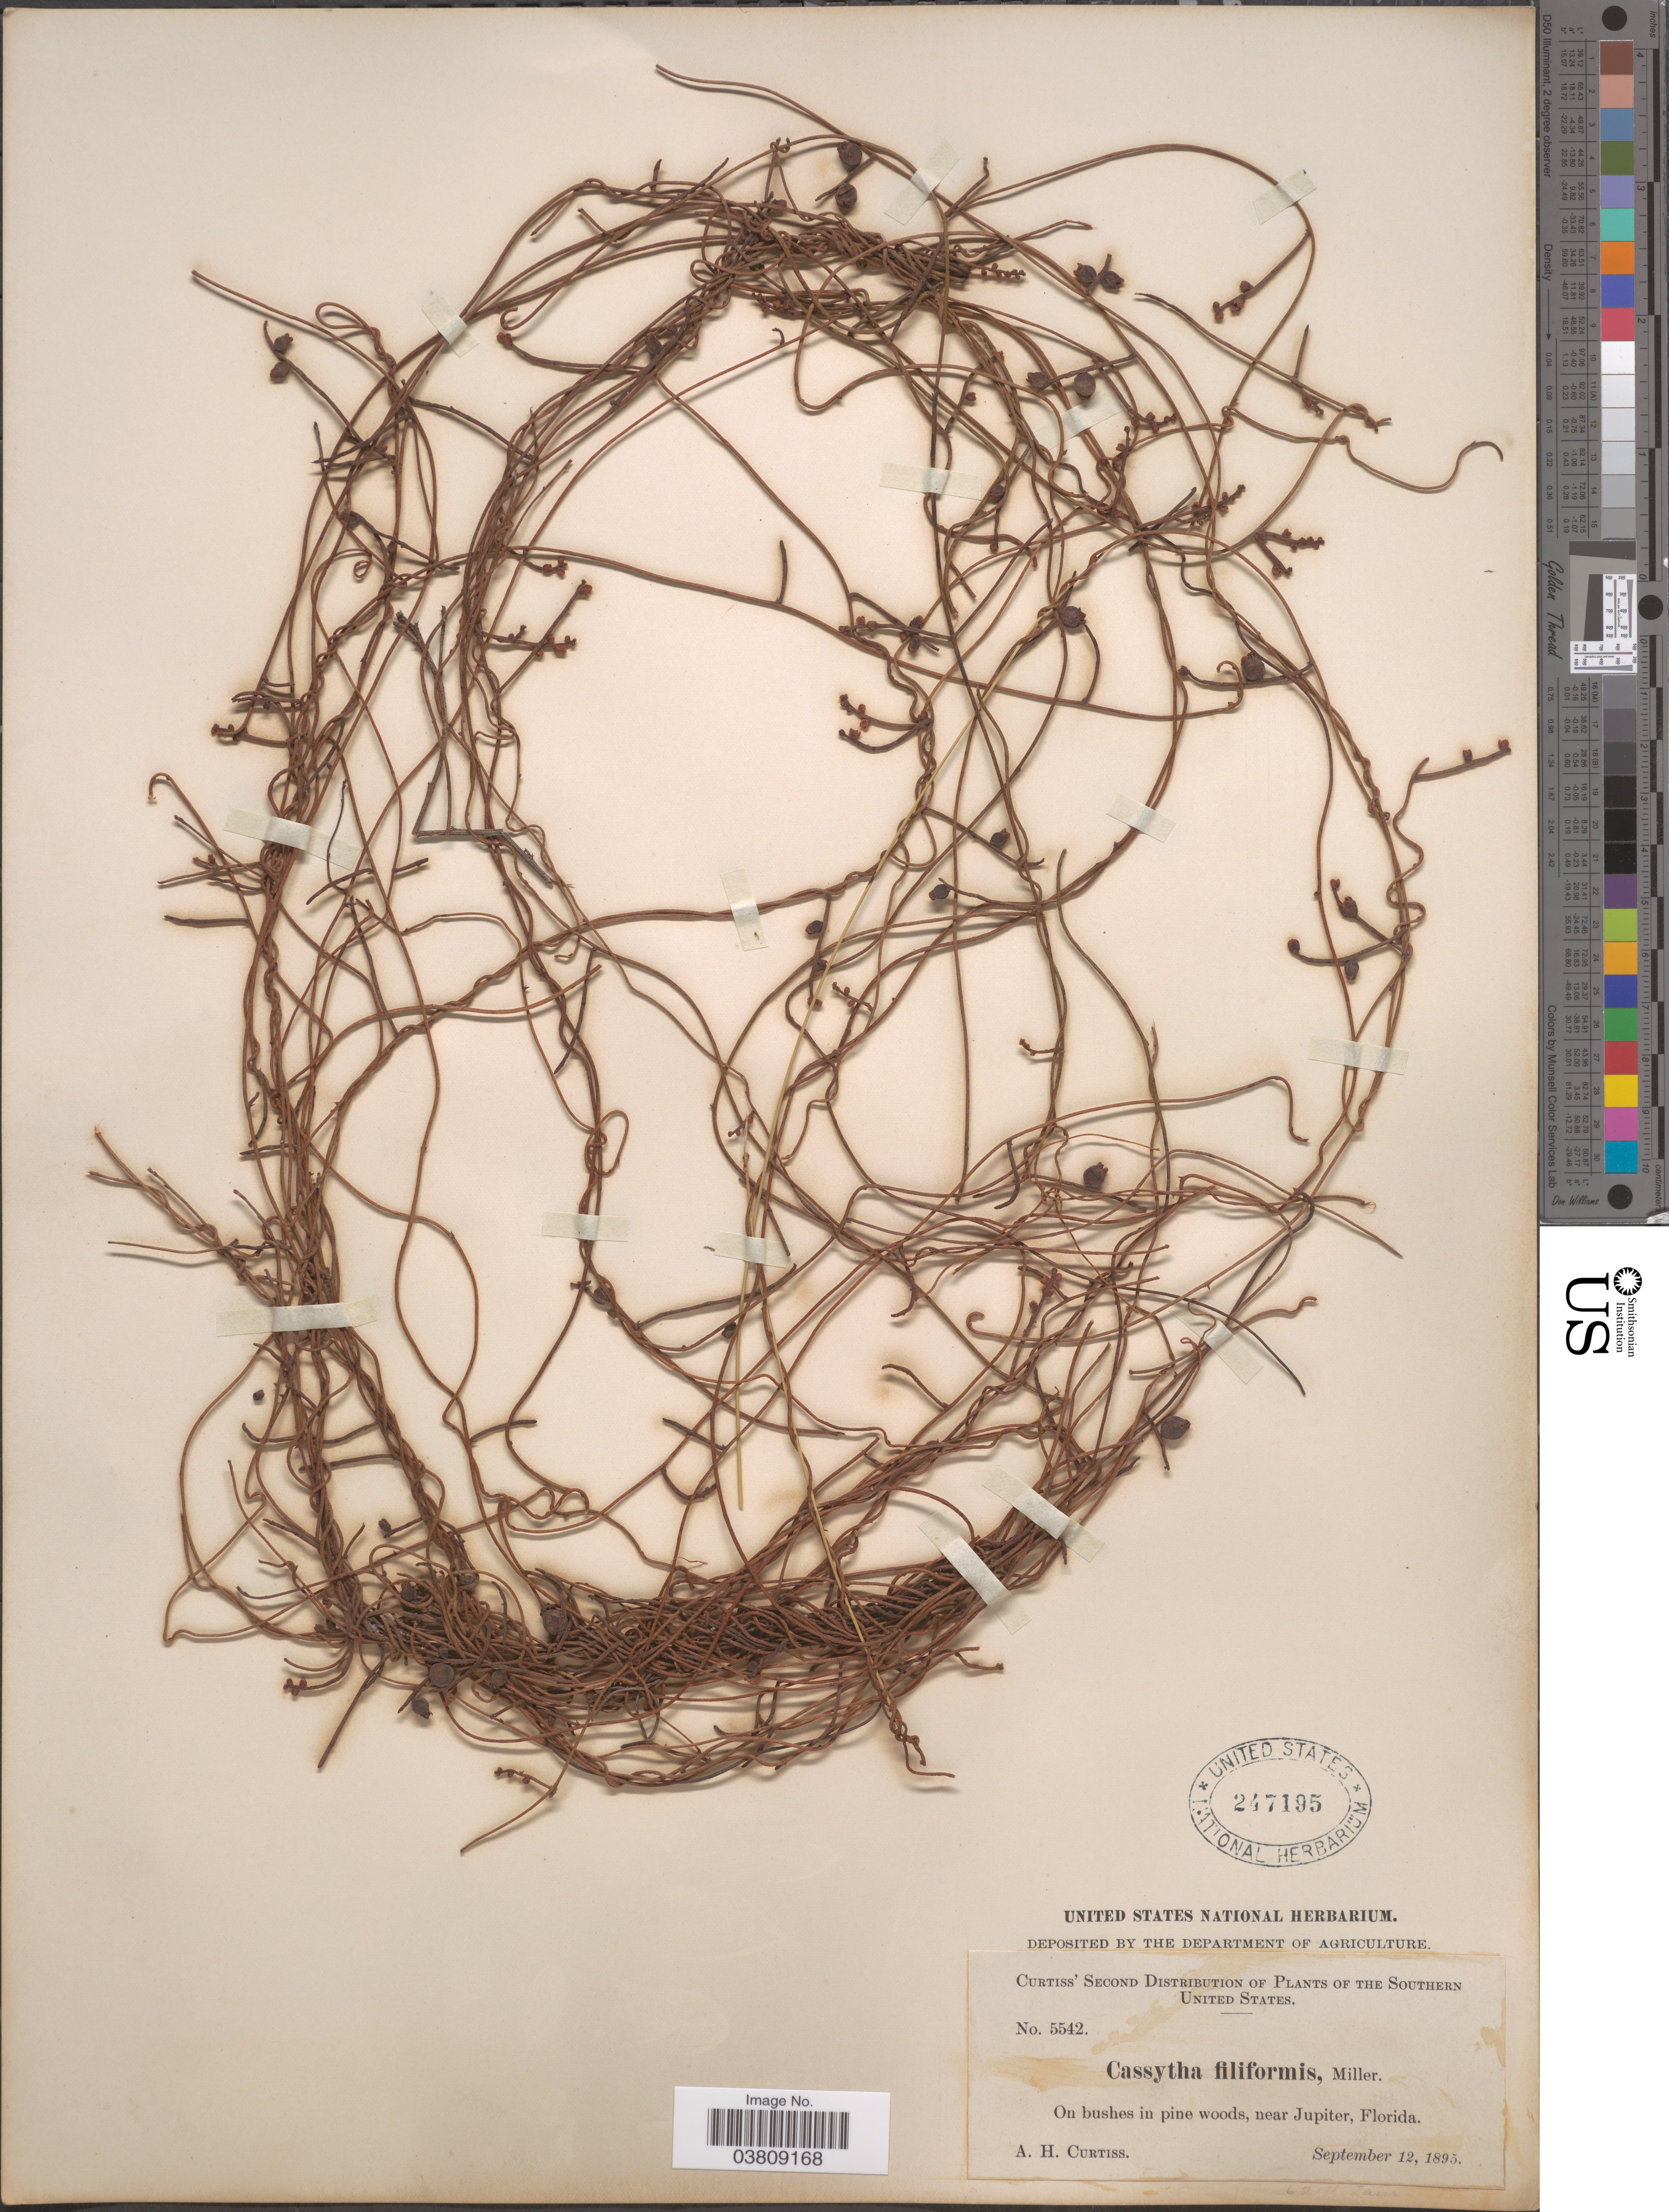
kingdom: Plantae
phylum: Tracheophyta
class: Magnoliopsida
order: Laurales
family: Lauraceae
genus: Cassytha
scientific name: Cassytha filiformis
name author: L.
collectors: A. Curtis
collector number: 5542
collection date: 1895-09-12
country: United States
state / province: Florida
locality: Southern United States. On bushes in pine woods, near Jupiter.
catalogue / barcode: US 247195